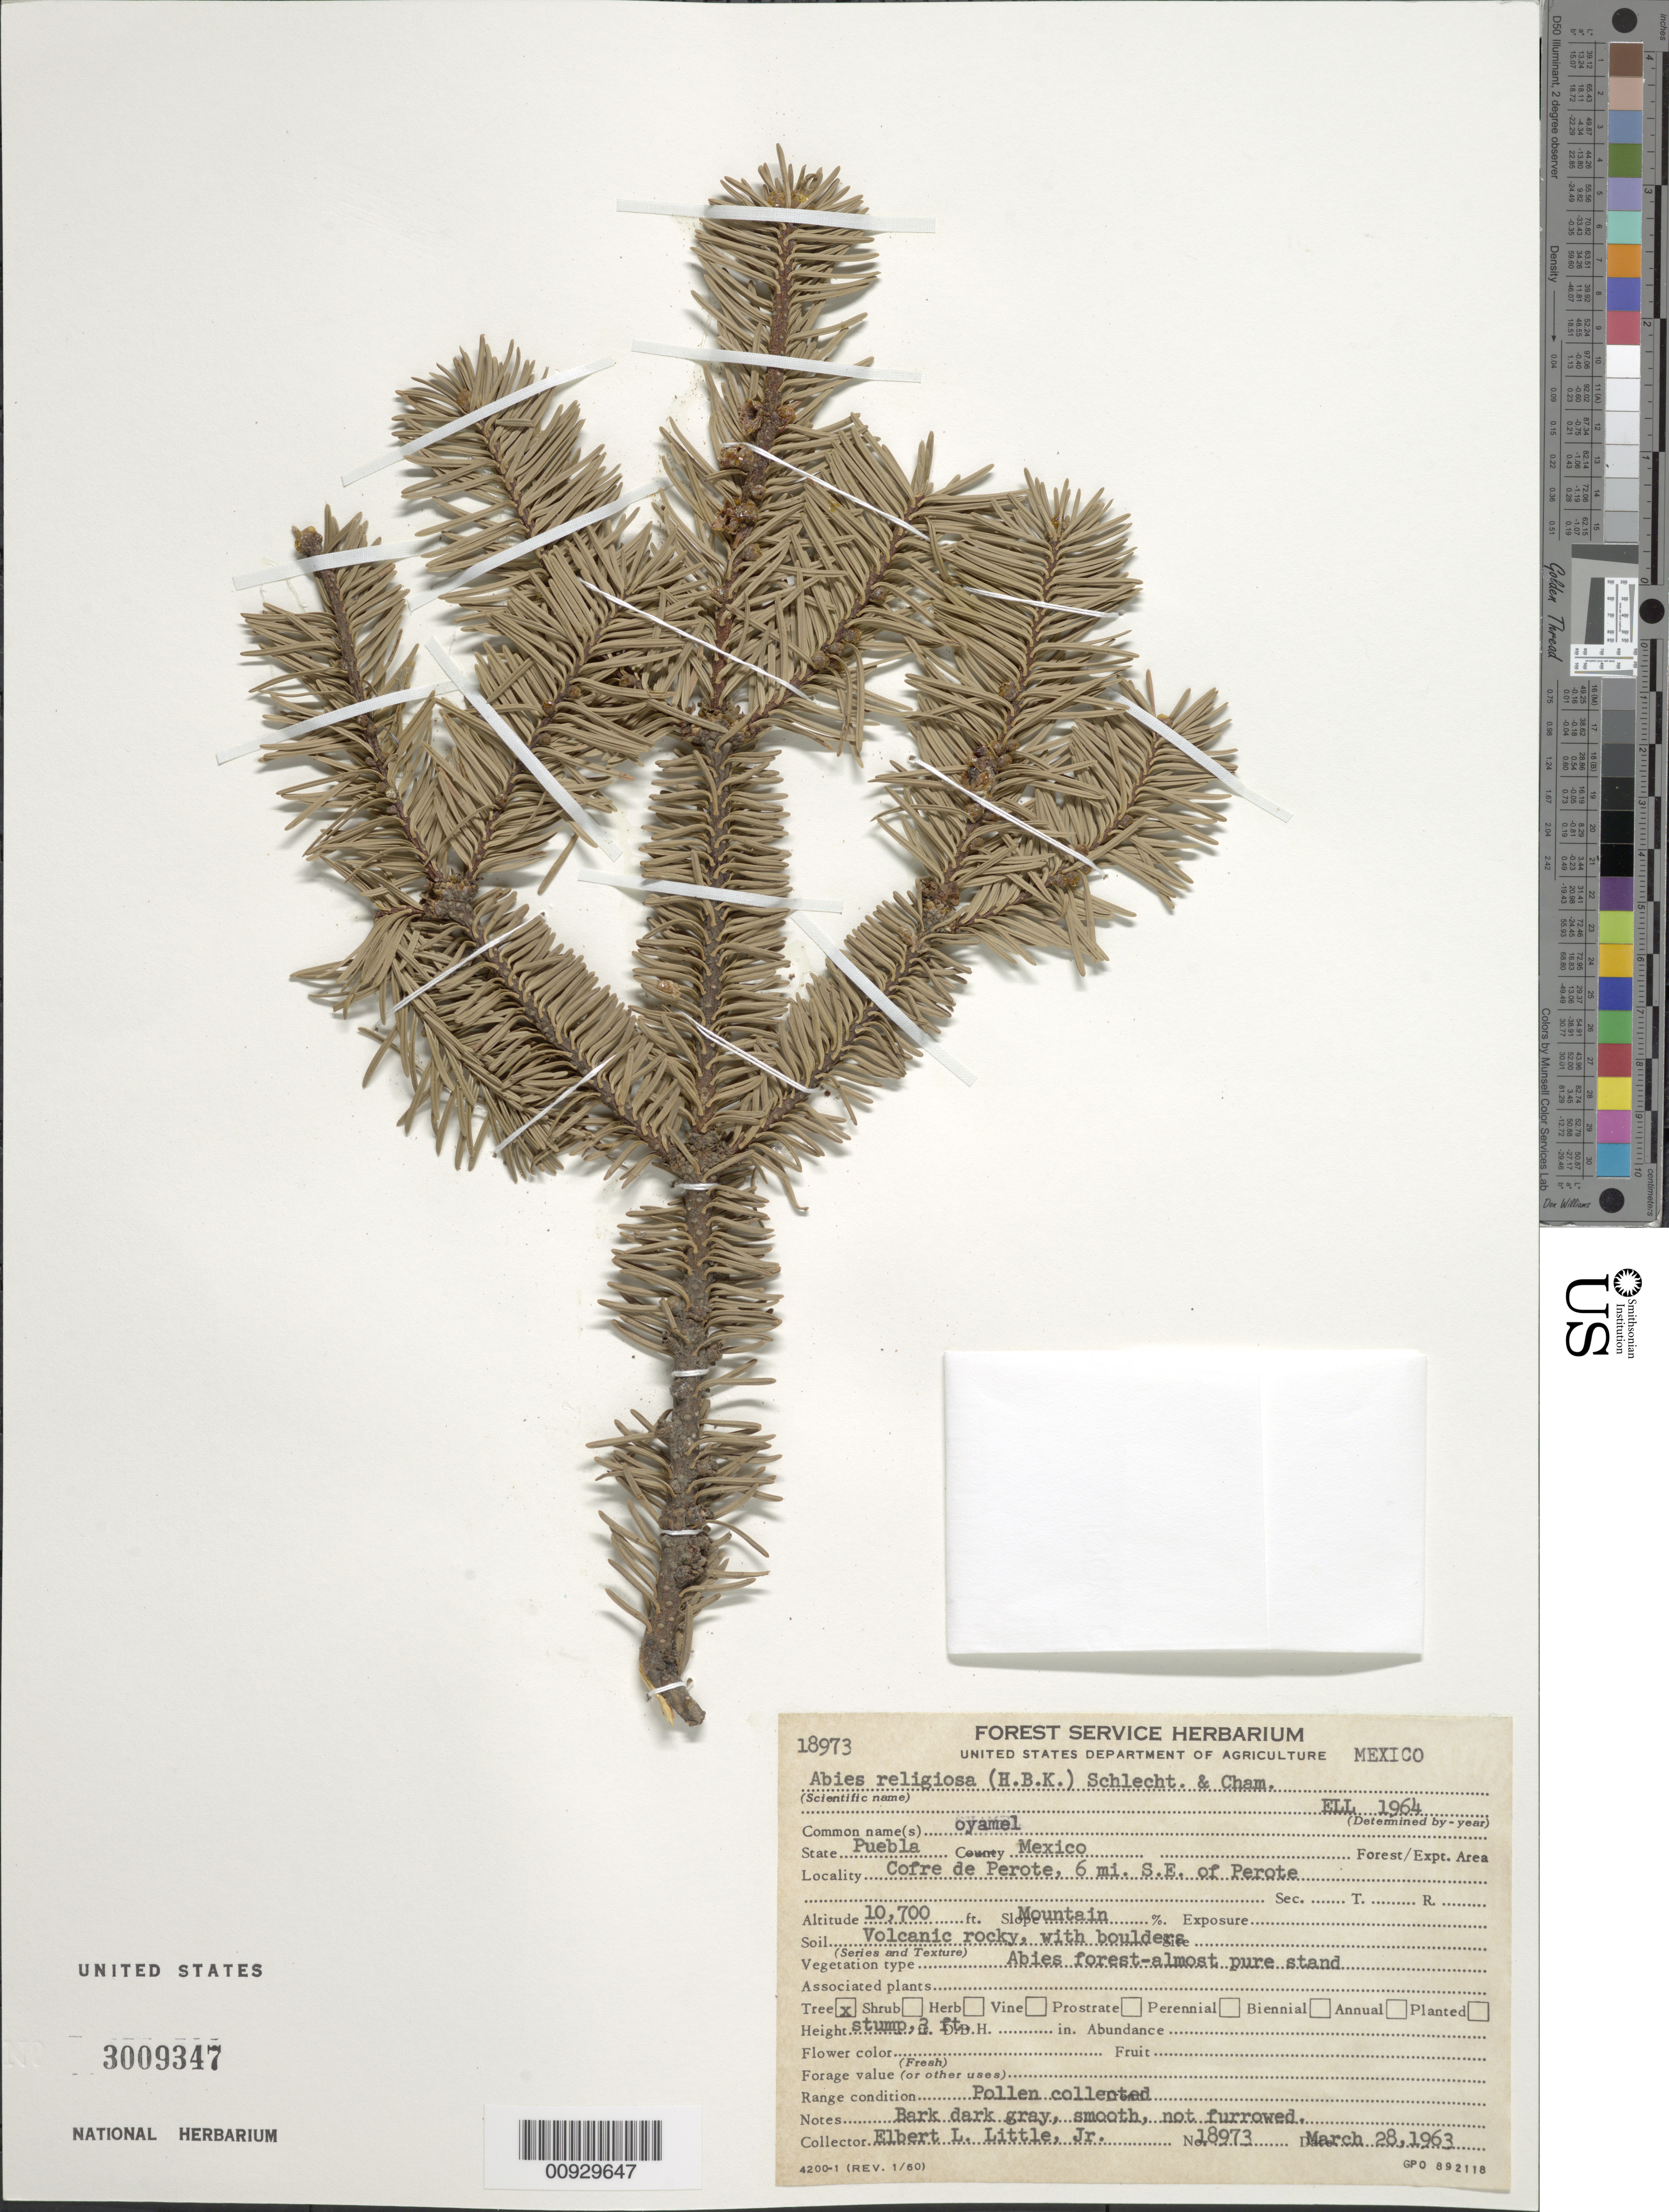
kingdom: Plantae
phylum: Tracheophyta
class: Pinopsida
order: Pinales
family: Pinaceae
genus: Abies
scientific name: Abies religiosa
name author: (Kunth) Schltdl. & Cham.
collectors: E. L. Little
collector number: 18973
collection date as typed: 28 Mar 1963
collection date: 1963-03-28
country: Mexico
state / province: Puebla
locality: Cofre de Perote, 6 mi. SE of Perote.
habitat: Mountain. Soil volcanic rocky, with boulders. Vegetation type Abies forest- almost pure stand.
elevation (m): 3261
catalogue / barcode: US 3009347